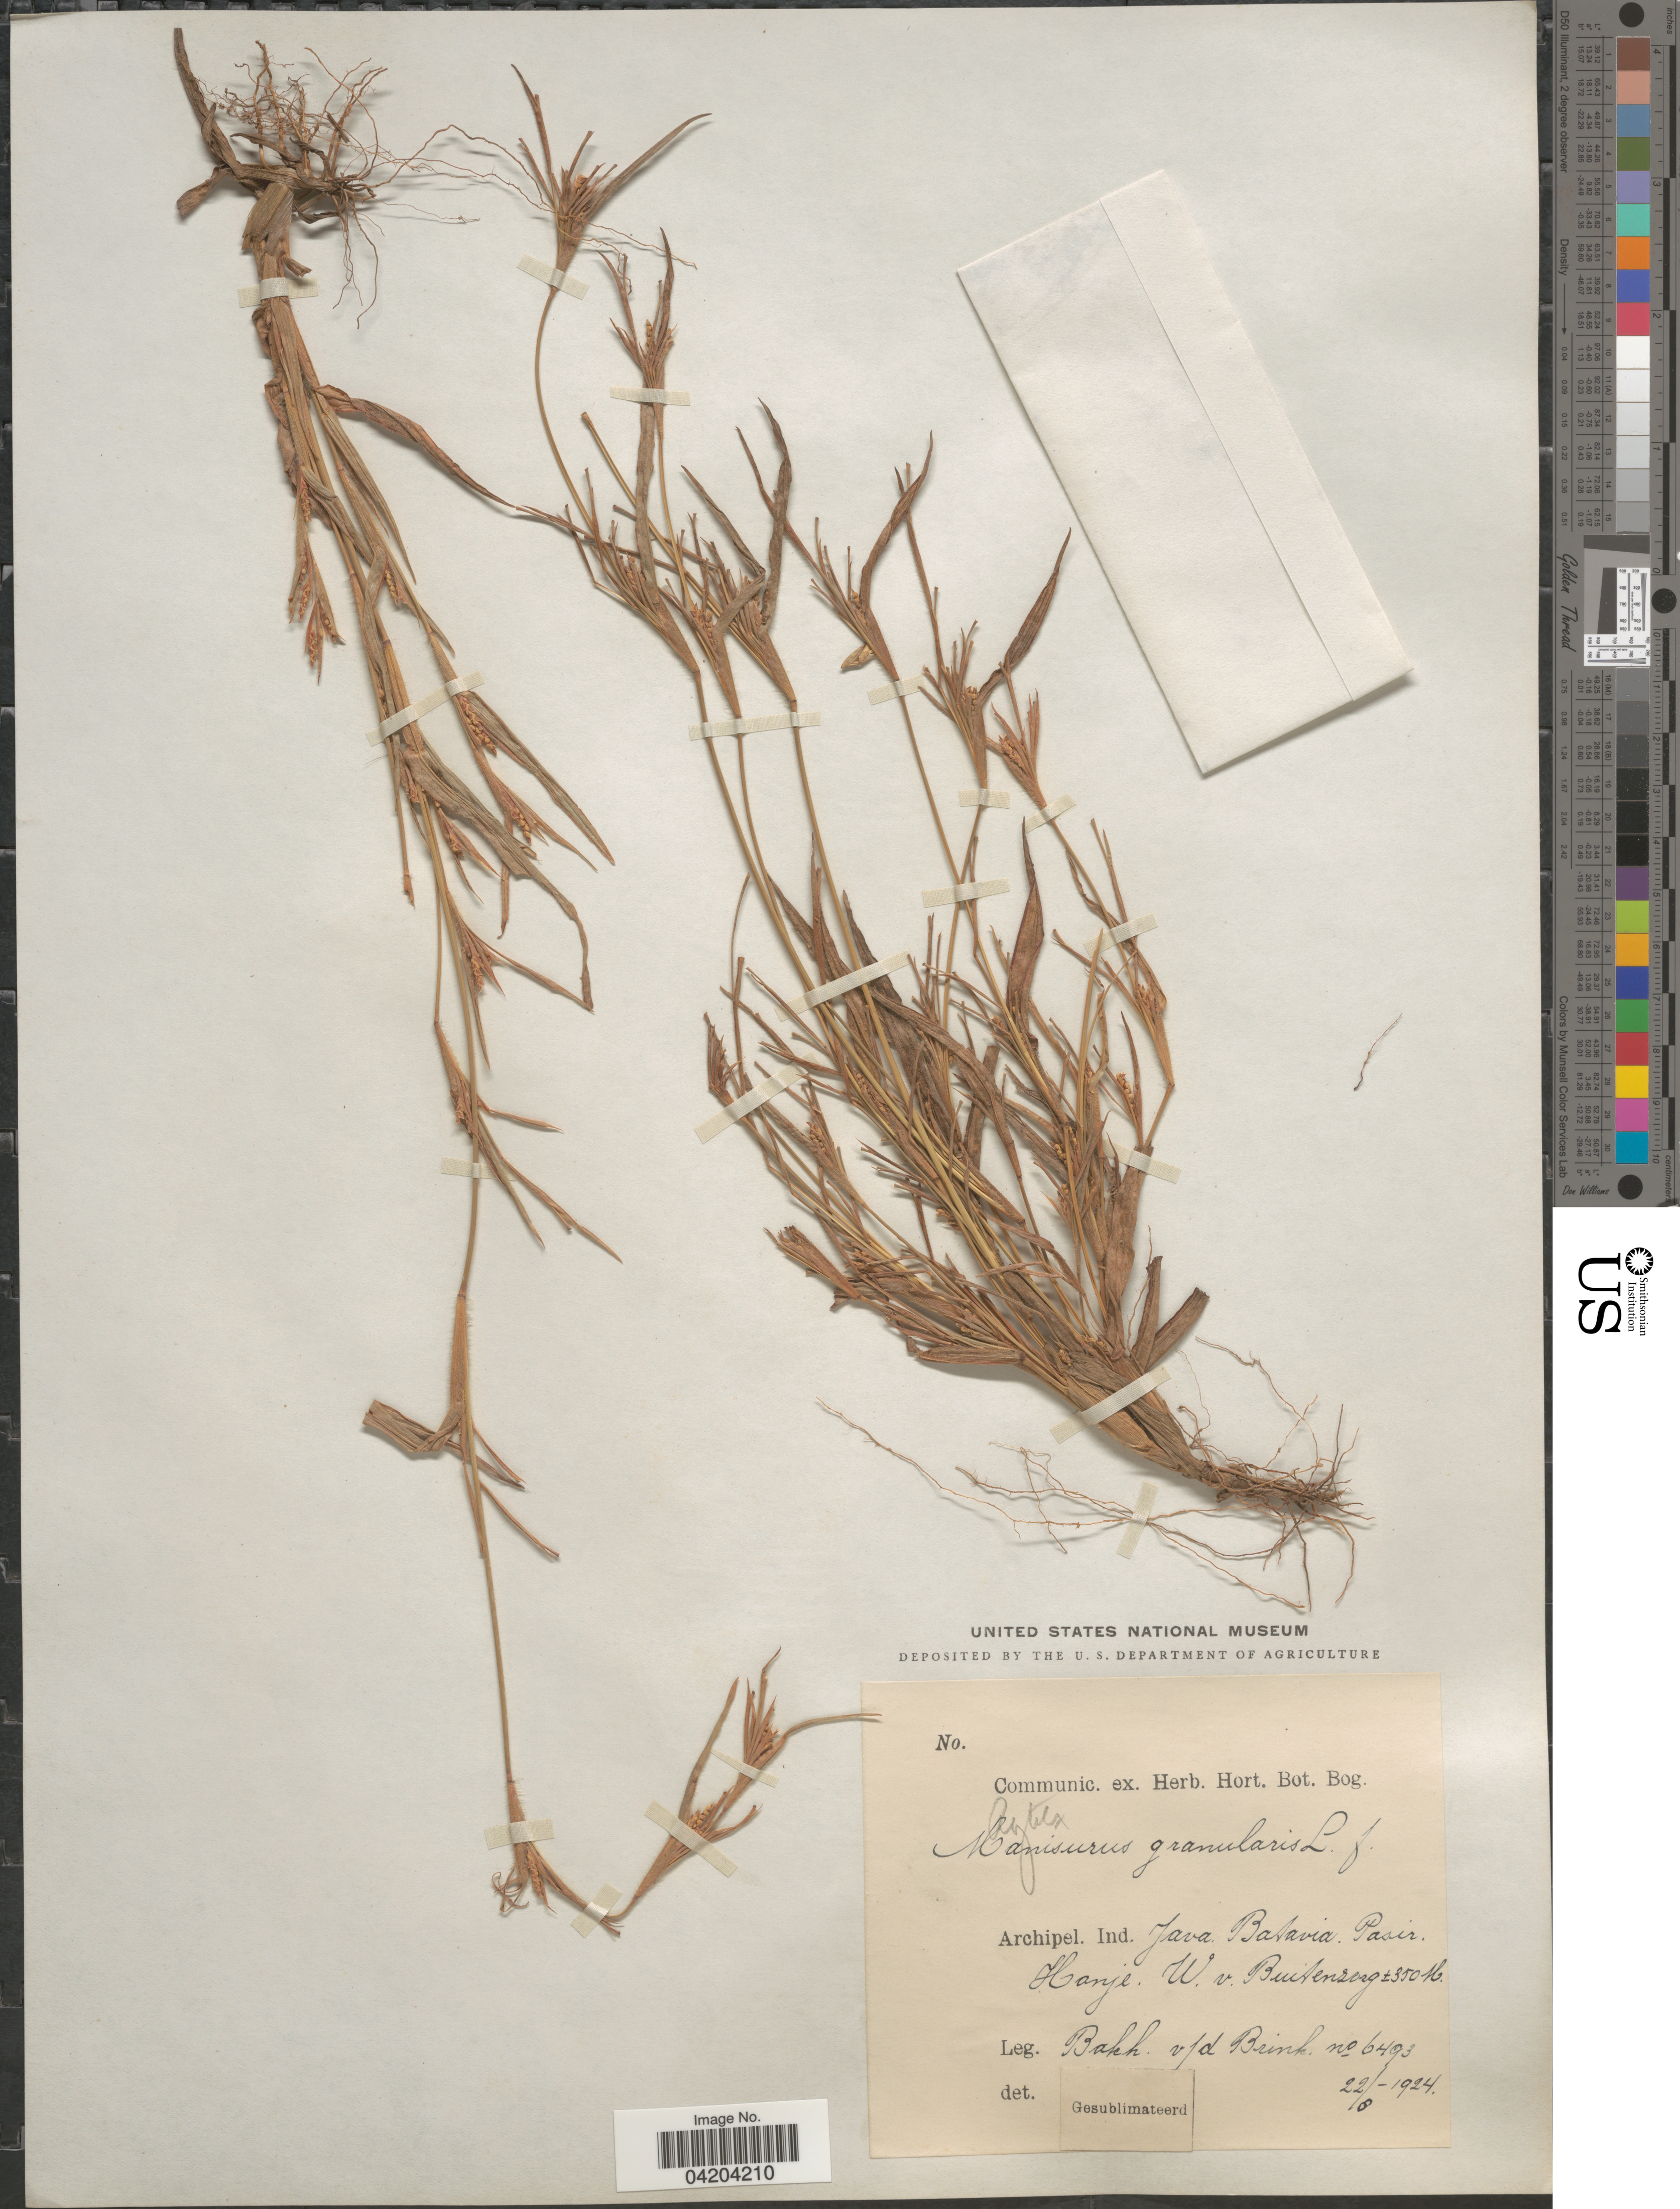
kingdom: Plantae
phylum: Tracheophyta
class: Liliopsida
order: Poales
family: Poaceae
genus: Mnesithea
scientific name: Mnesithea granularis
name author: (L.) de Koning & Sosef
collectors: R. C. Bakhuizen van den Brink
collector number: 6493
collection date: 1924-08-22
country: Indonesia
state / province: Java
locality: Archipel. Ind. Batavia. Pasir. Hanje. W. v. Buitenzorg.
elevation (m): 350